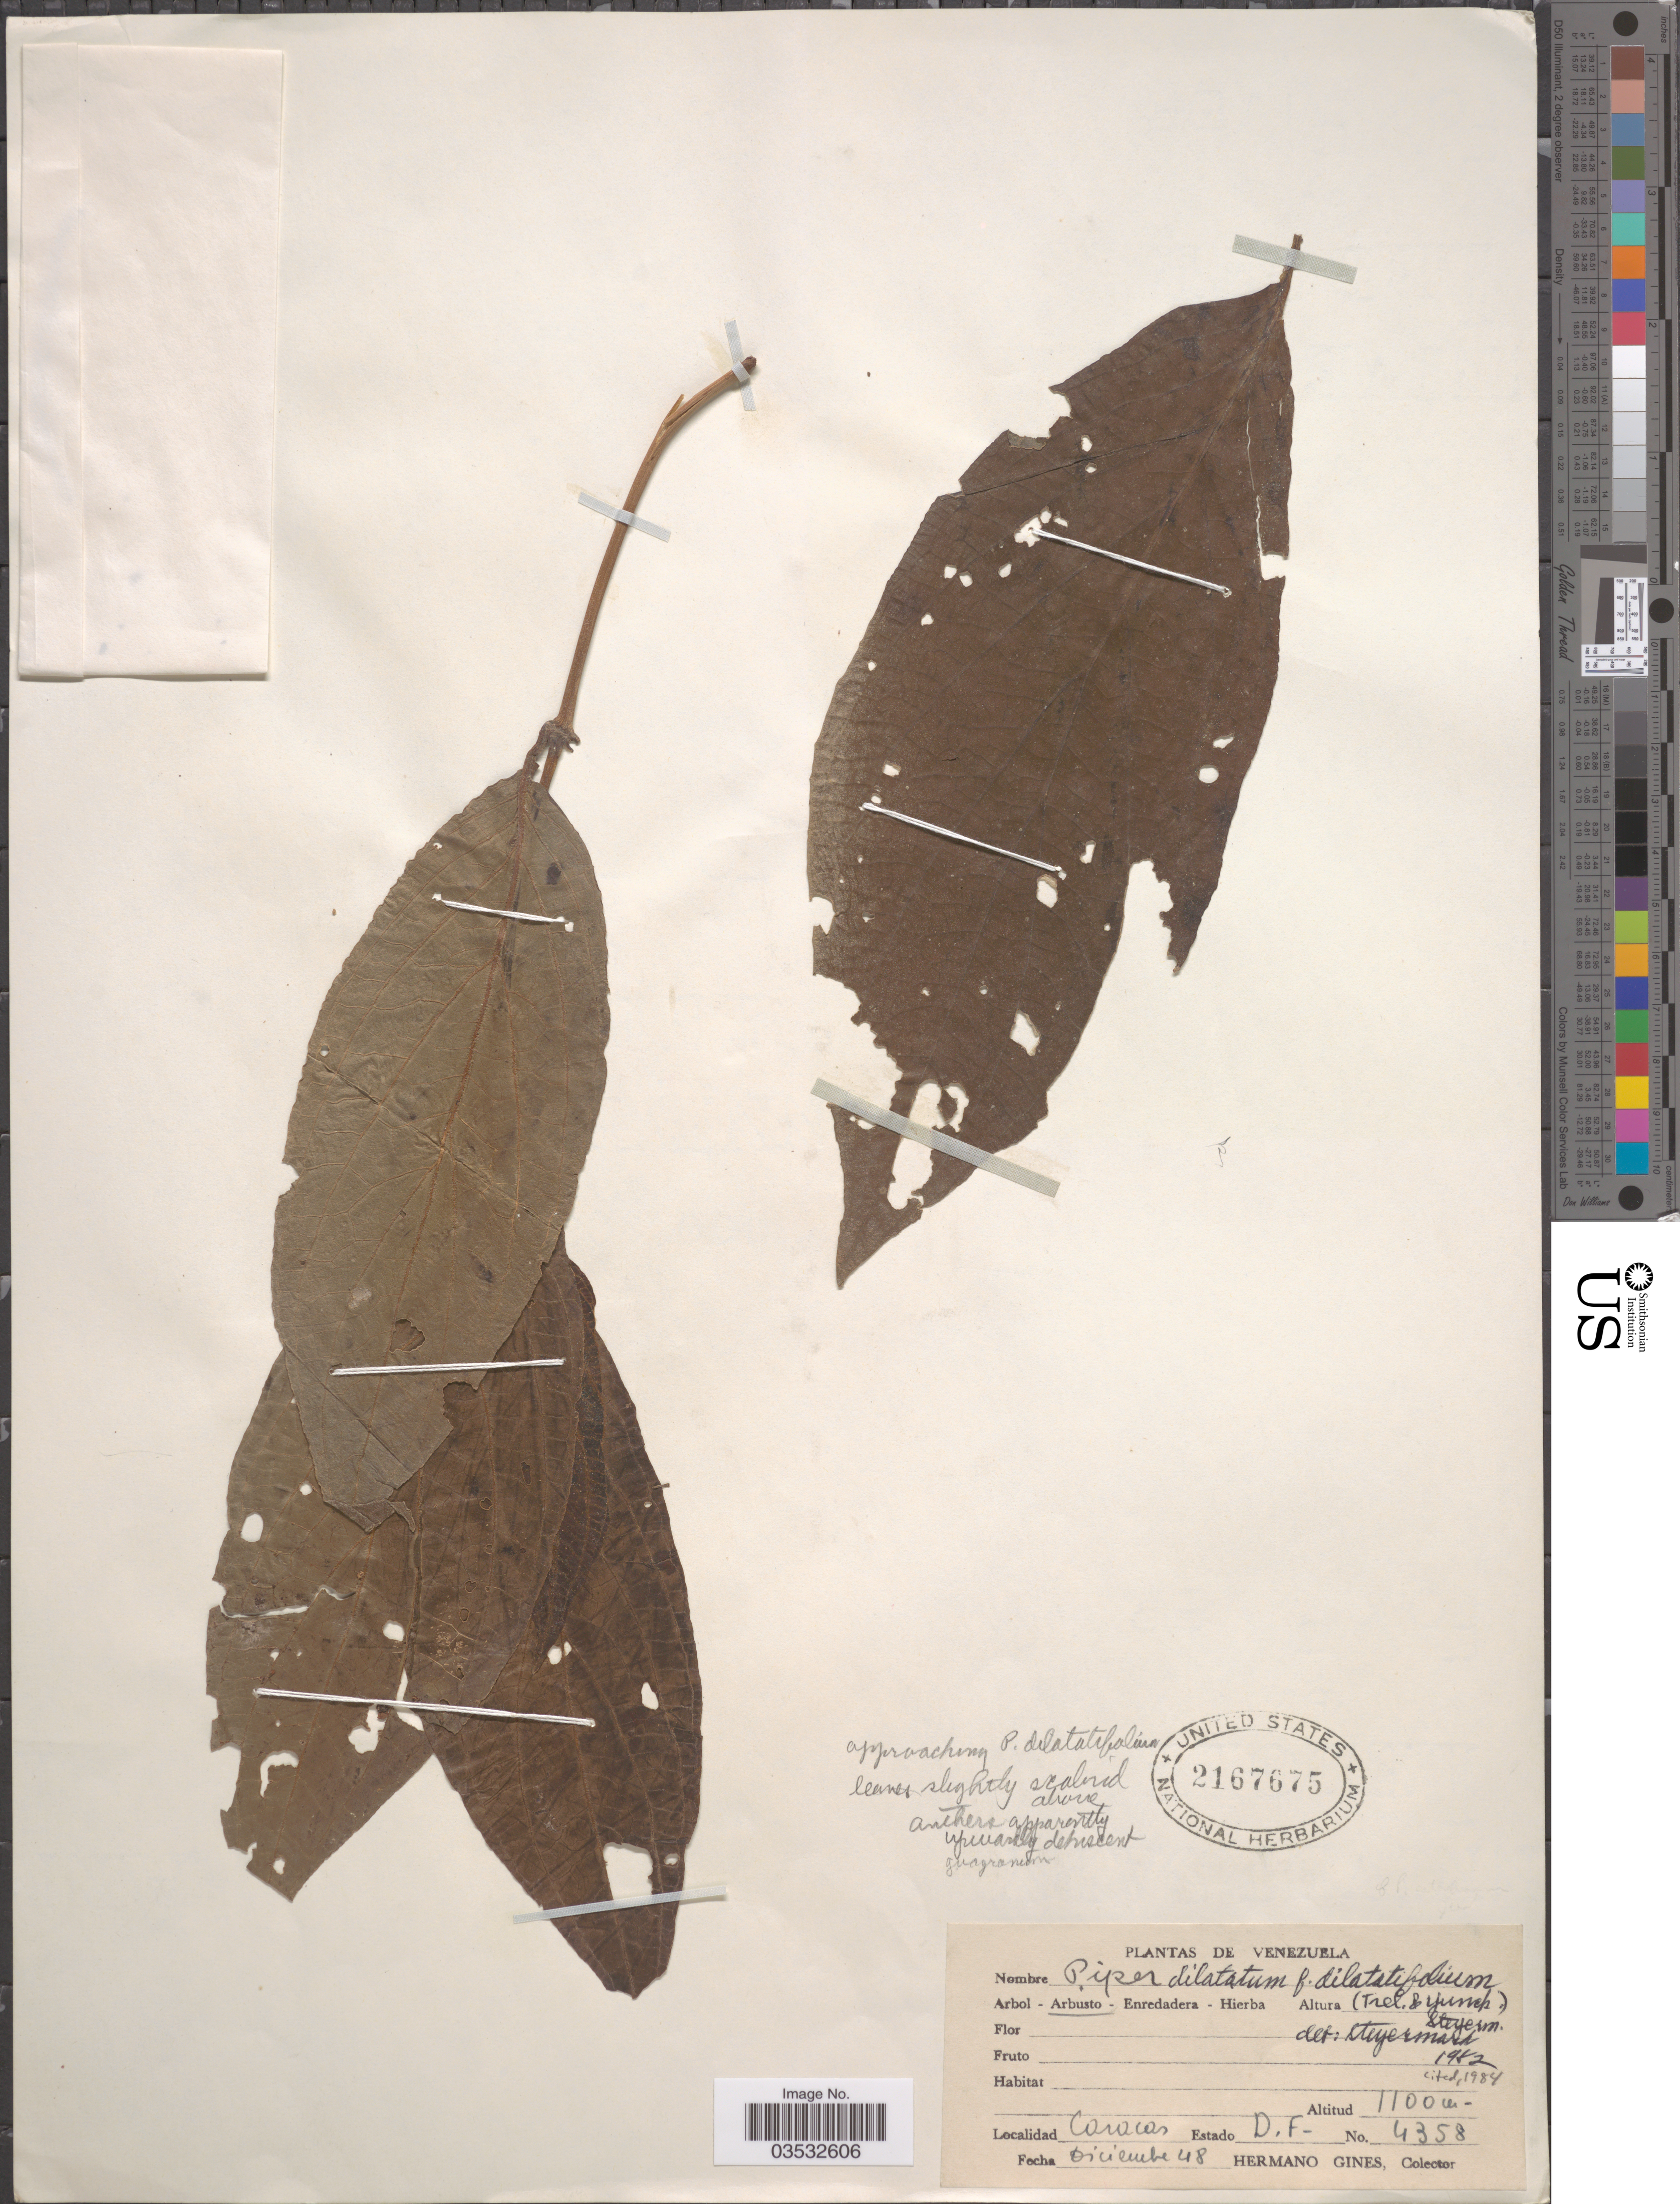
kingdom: Plantae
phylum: Tracheophyta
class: Magnoliopsida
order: Piperales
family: Piperaceae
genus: Piper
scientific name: Piper dilatatum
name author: Rich.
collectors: Bro. Gines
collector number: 4358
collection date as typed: Transcribed d/m/y: /12/48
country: Venezuela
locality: Caracas. D.F.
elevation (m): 1100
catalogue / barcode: US 2167675